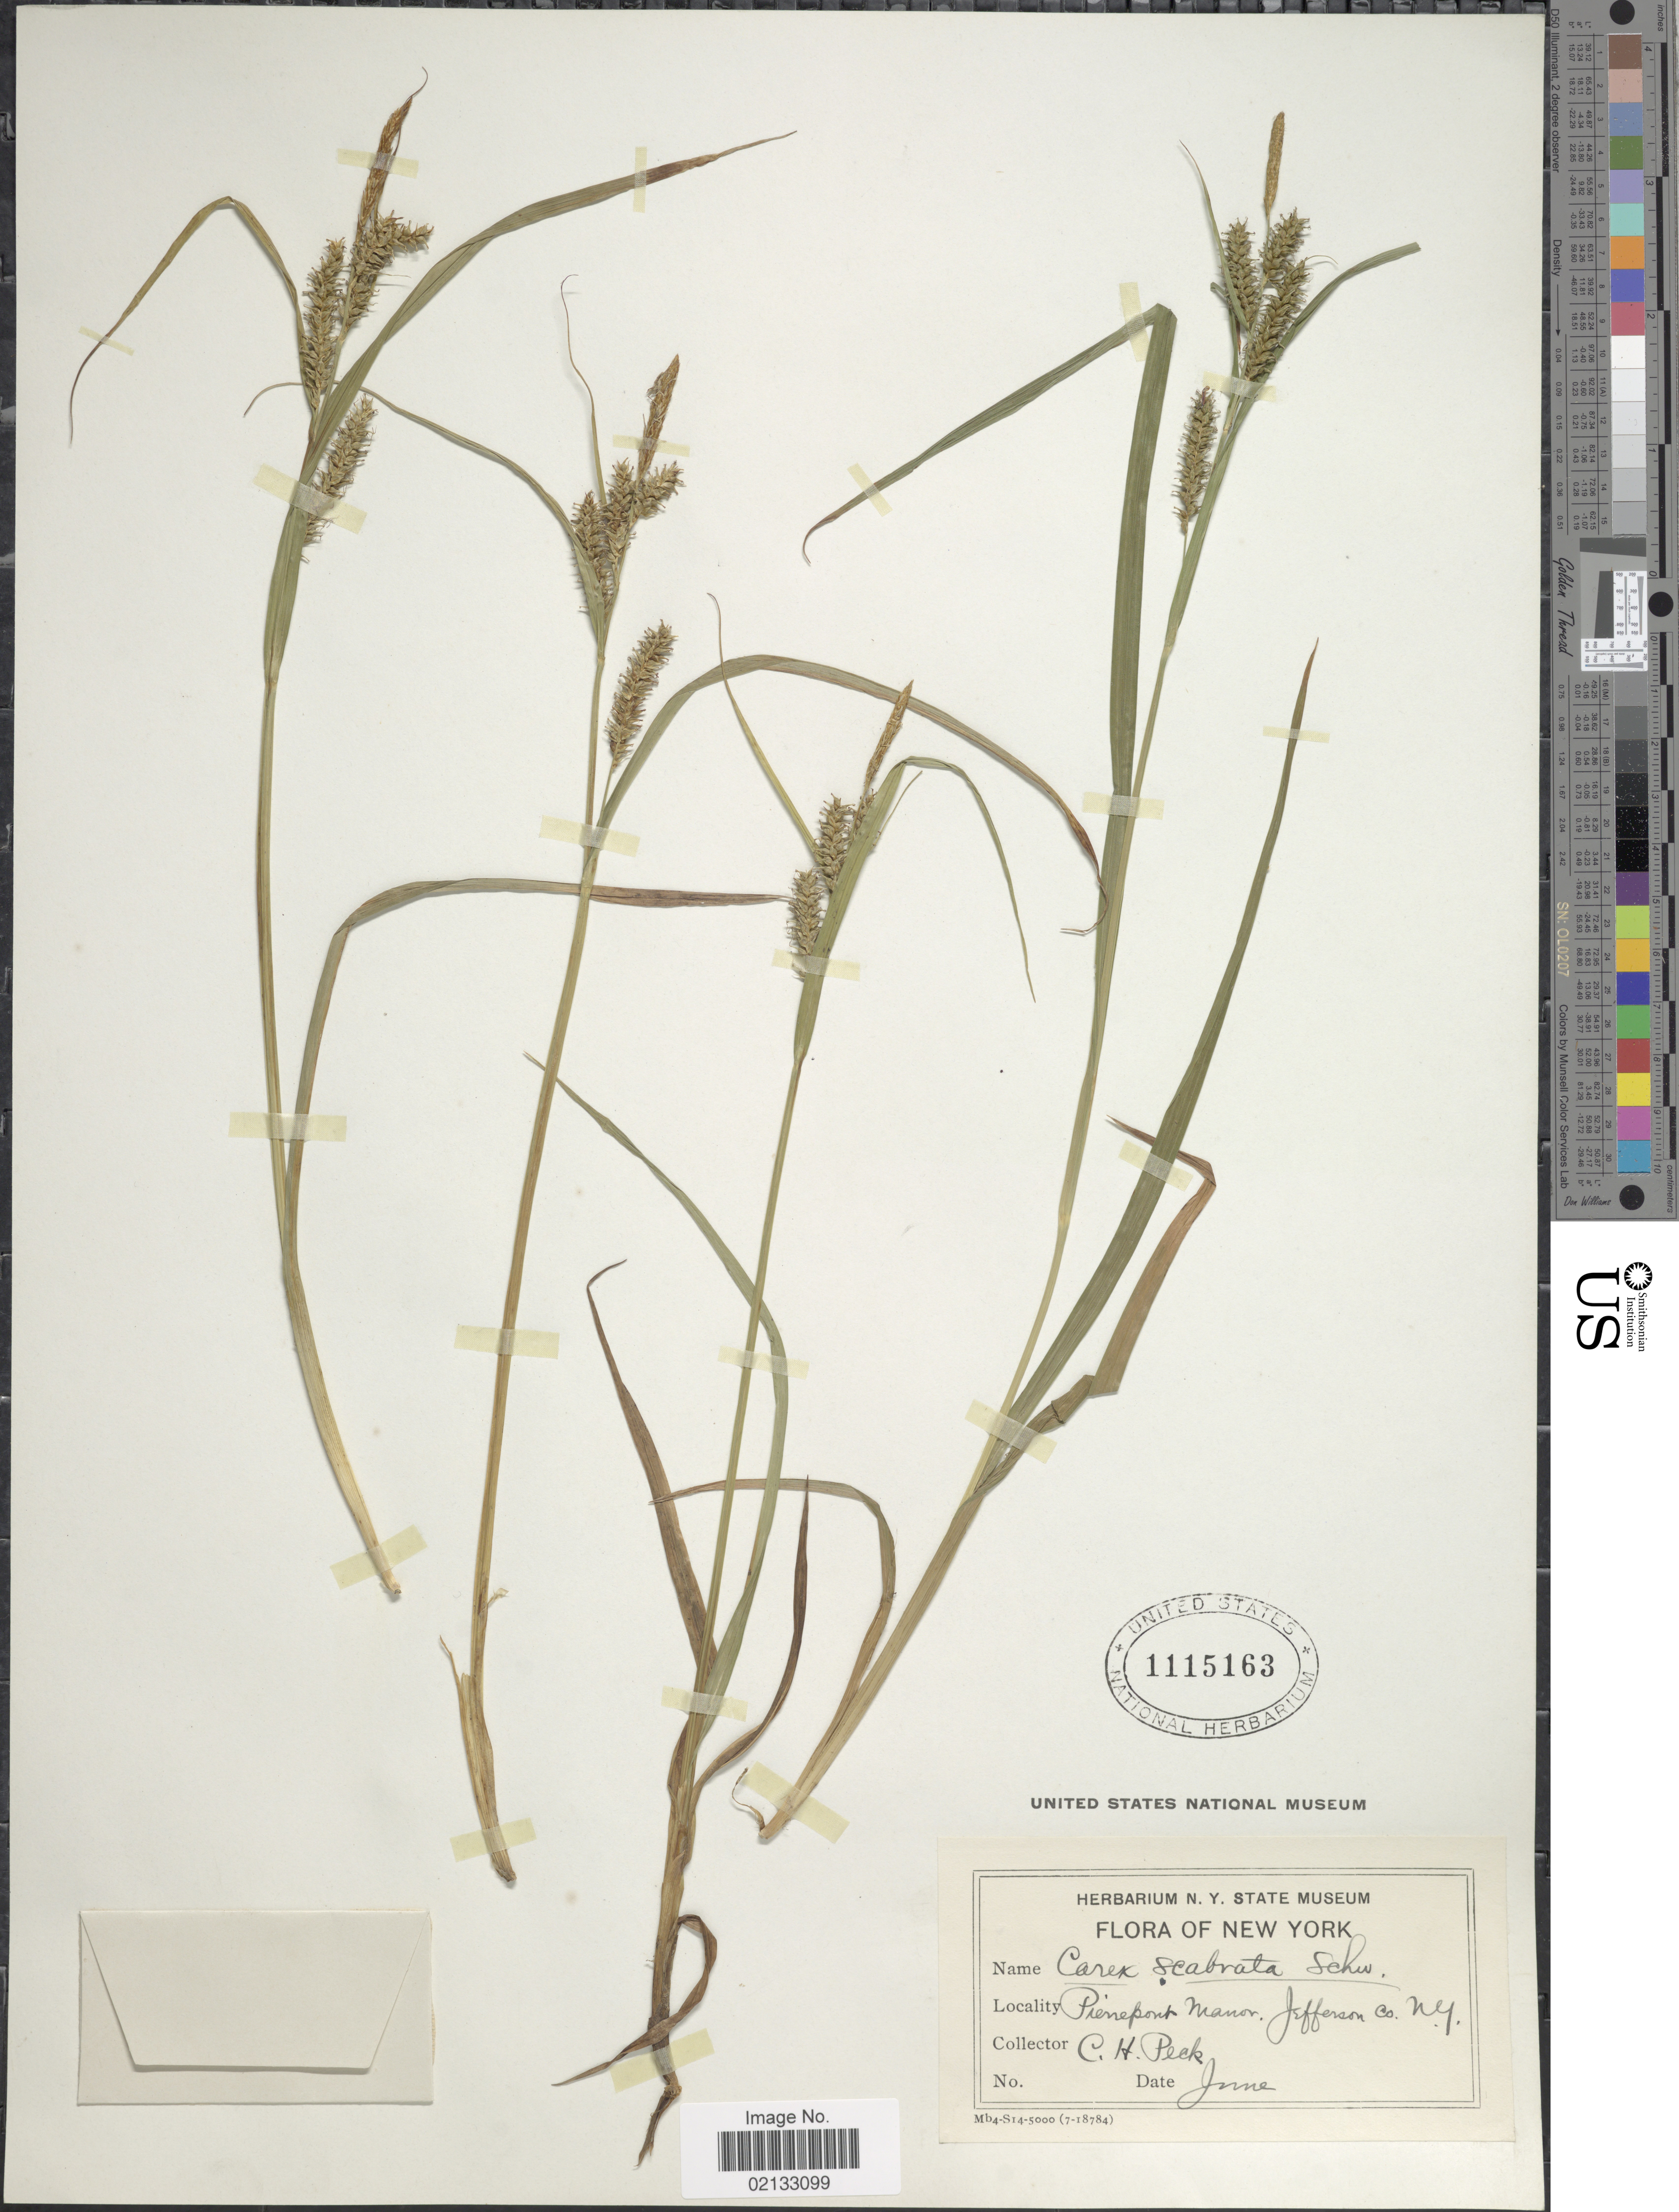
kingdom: Plantae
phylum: Tracheophyta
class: Liliopsida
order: Poales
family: Cyperaceae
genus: Carex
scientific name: Carex scabrata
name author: Schwein.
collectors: C. H. Peck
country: United States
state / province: New York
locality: Pienepont Manor. Jefferson Co. N.Y.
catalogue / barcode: US 1115163